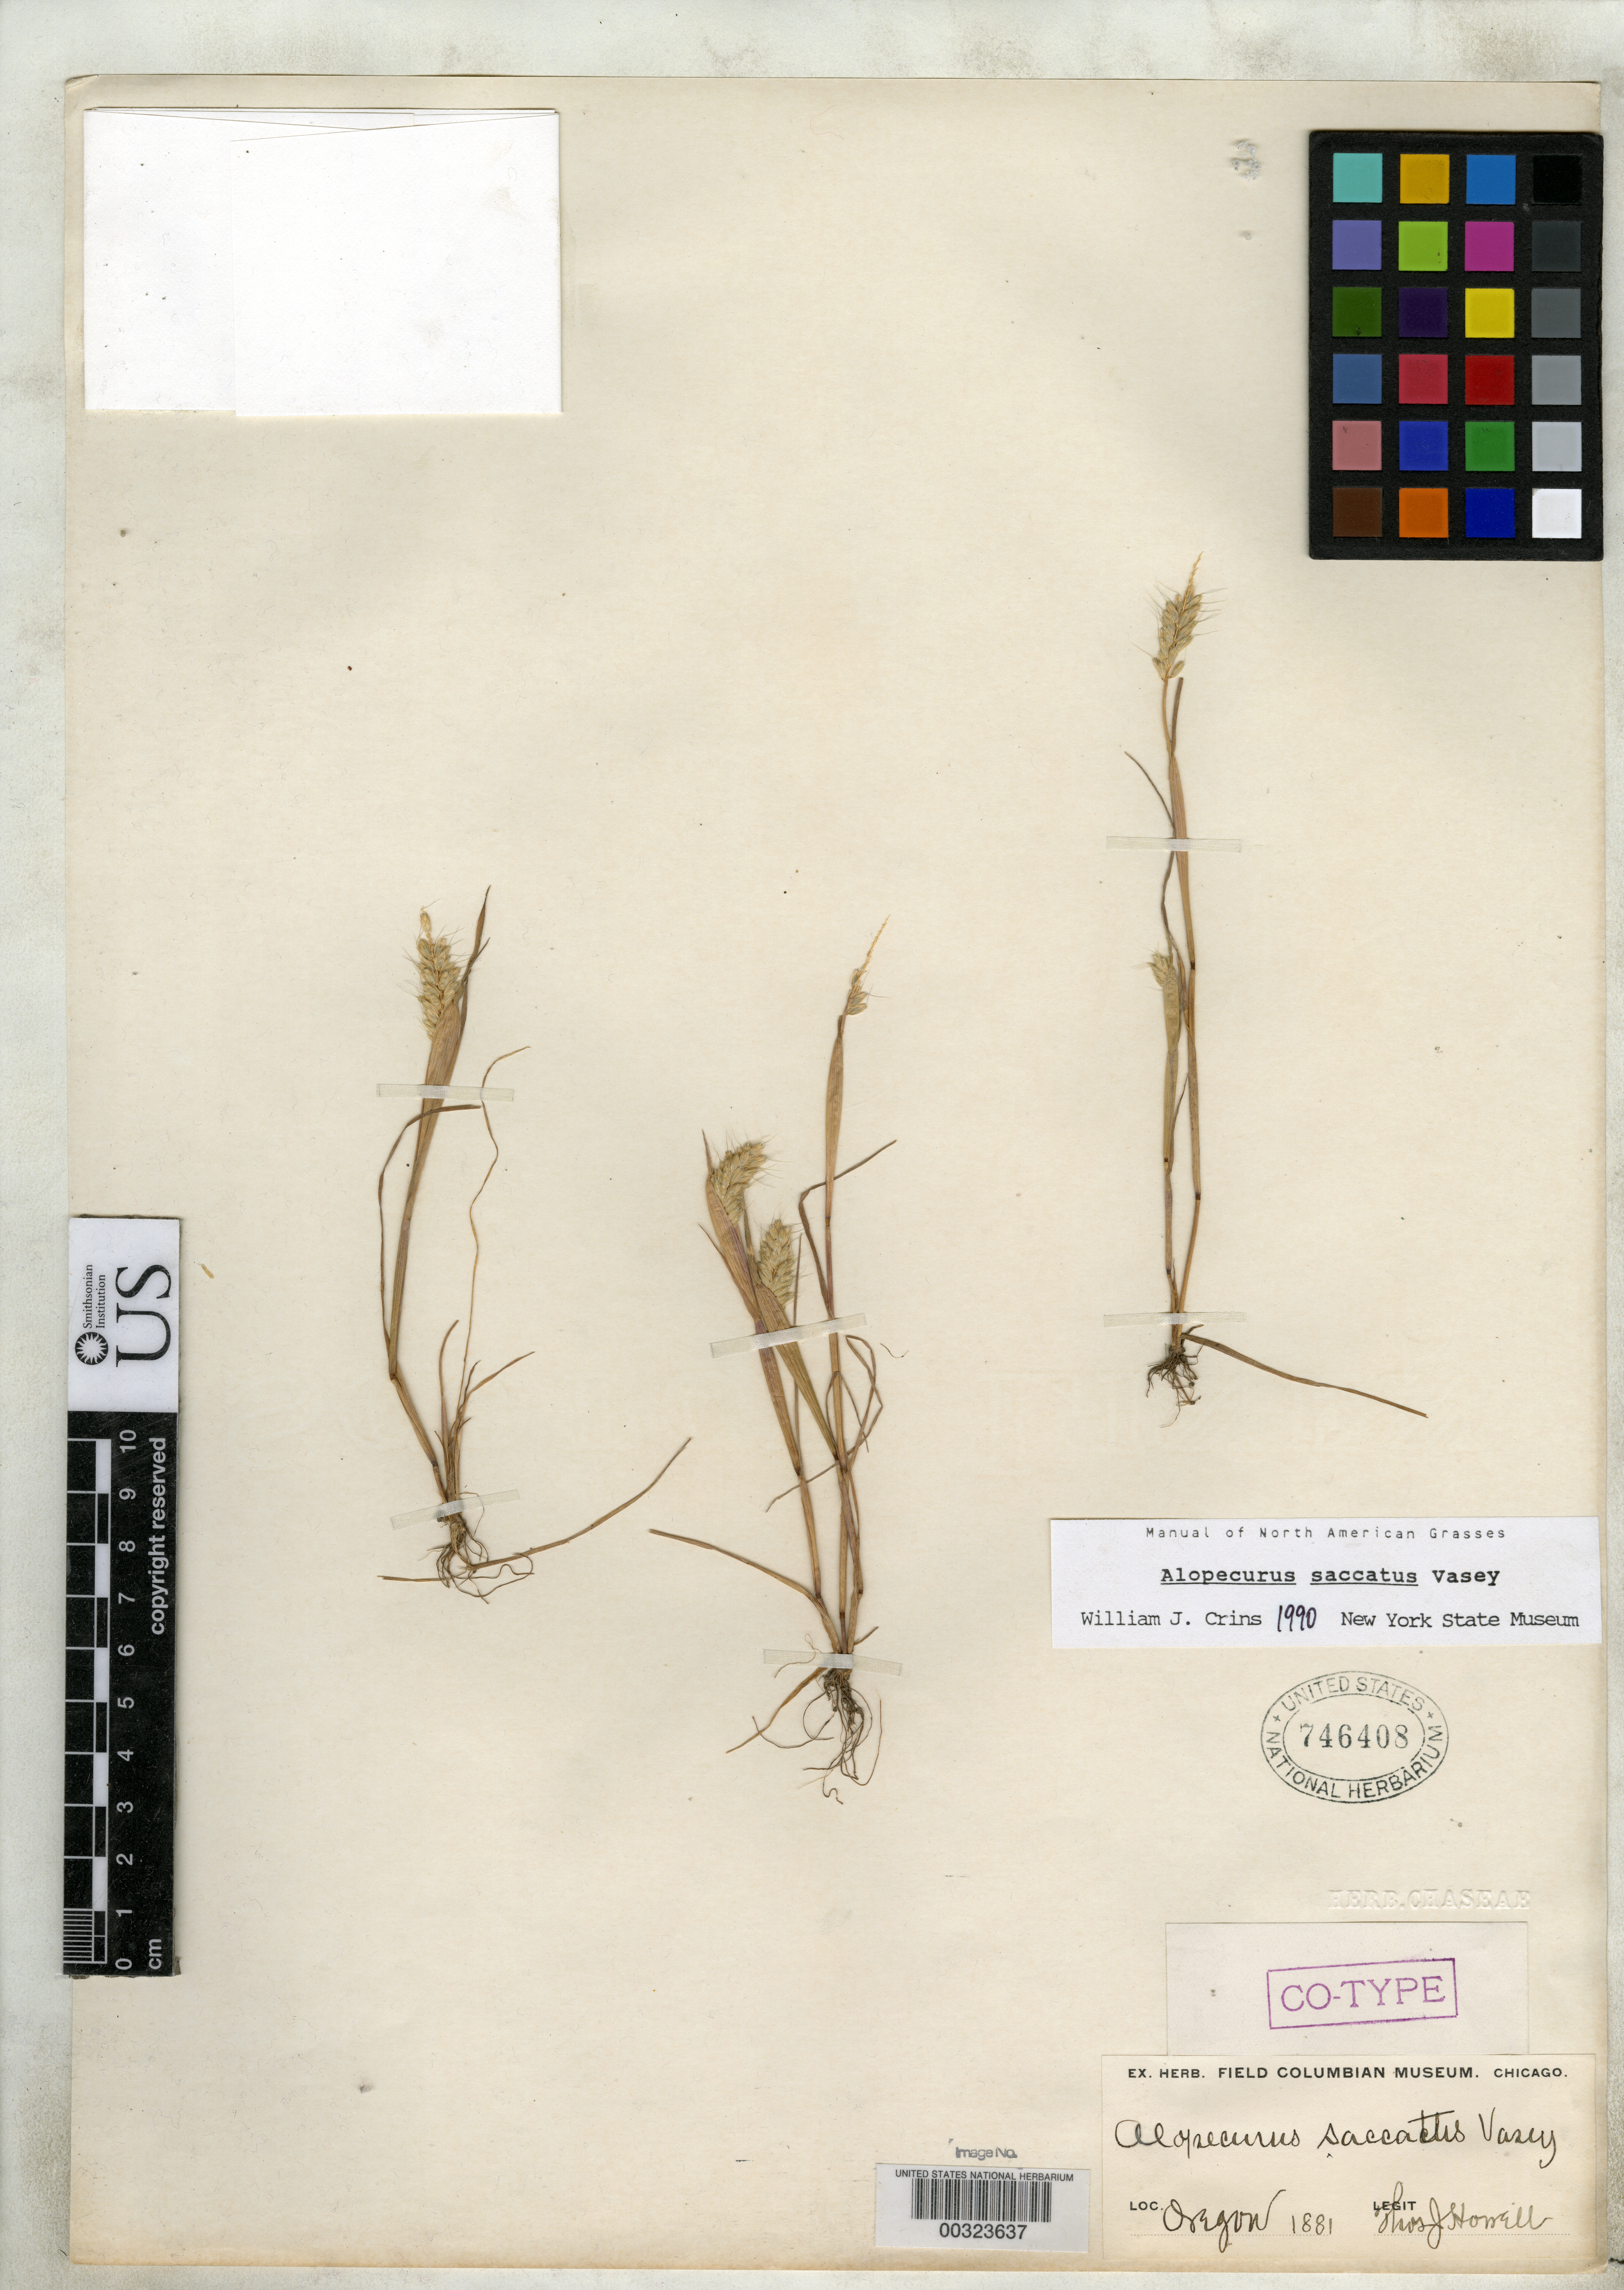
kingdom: Plantae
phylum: Tracheophyta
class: Liliopsida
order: Poales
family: Poaceae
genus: Alopecurus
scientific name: Alopecurus saccatus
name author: Vasey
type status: Type Fragment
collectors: T. J. Howell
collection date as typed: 1881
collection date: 1881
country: United States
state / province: Oregon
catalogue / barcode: US 746408